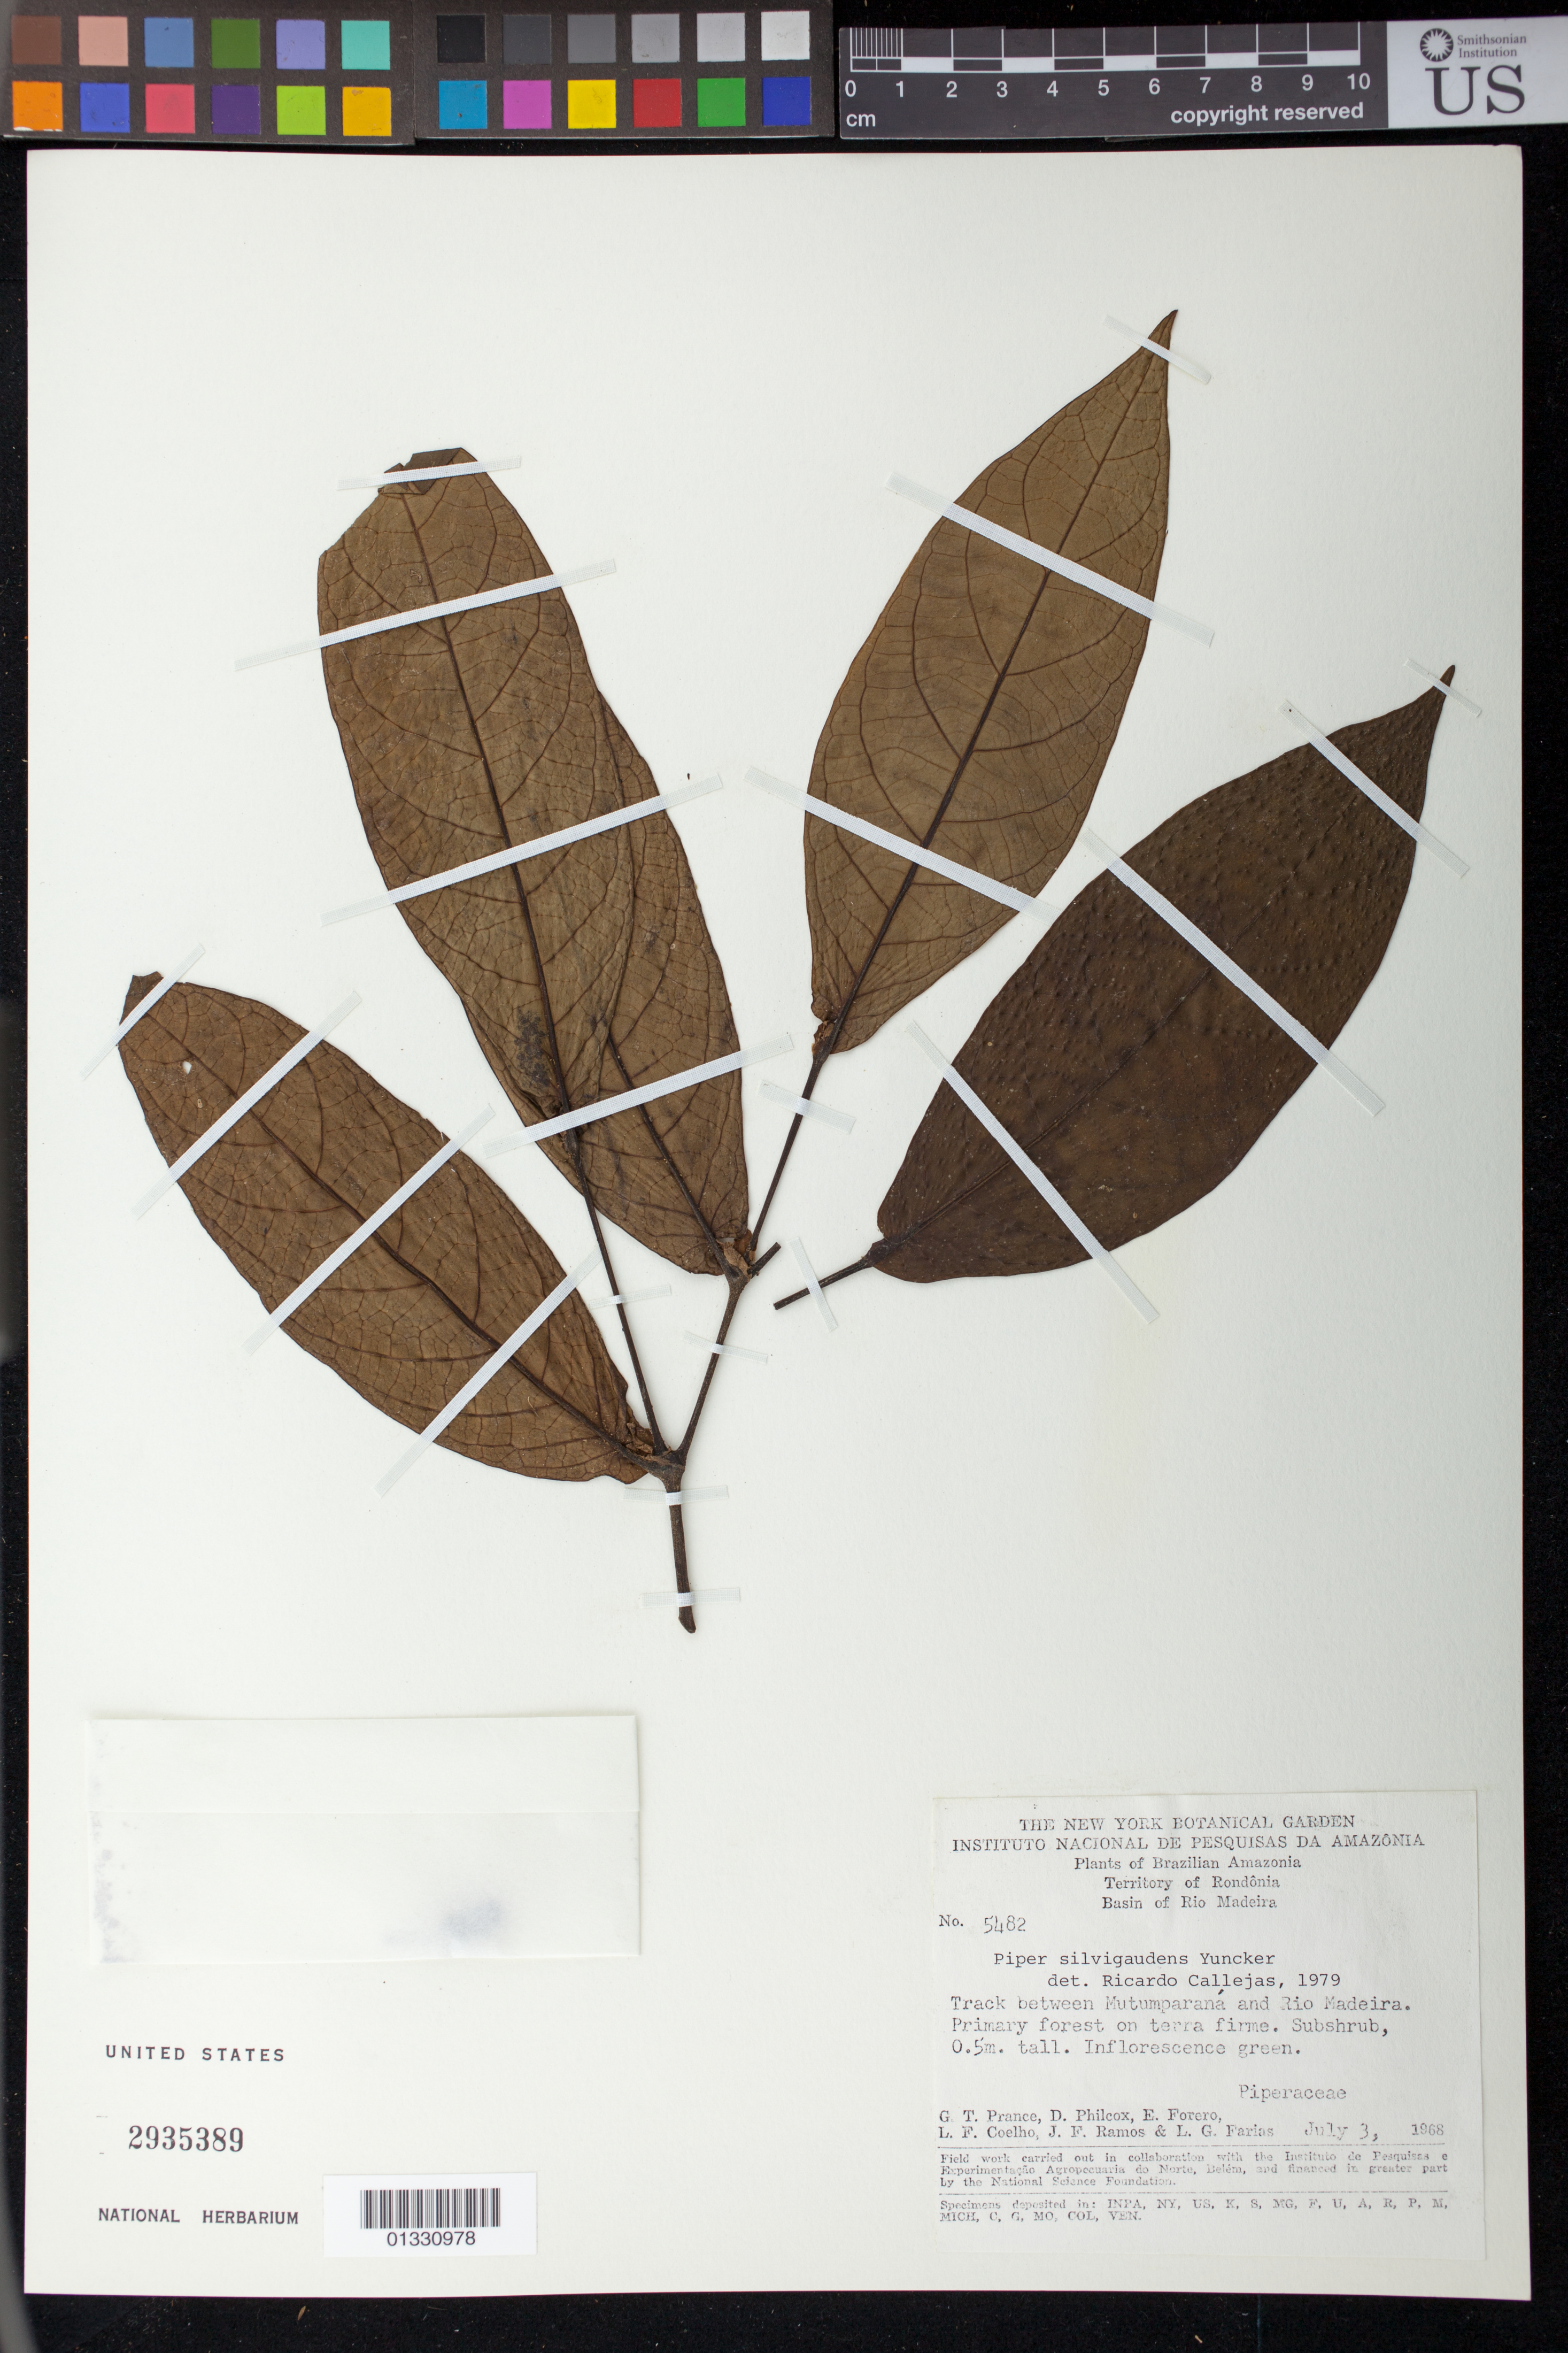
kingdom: Plantae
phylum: Tracheophyta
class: Magnoliopsida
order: Piperales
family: Piperaceae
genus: Piper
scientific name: Piper silvigaudens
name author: Yunck.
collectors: G. T. Prance, D. Philcox, E. Forero, L. F. Coelho, J. F. Ramos & L. G. Farias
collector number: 5482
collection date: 1968-07-03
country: Brazil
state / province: Rondônia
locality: Track between Mutumparaná and Rio Madeira.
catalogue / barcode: US 2935389